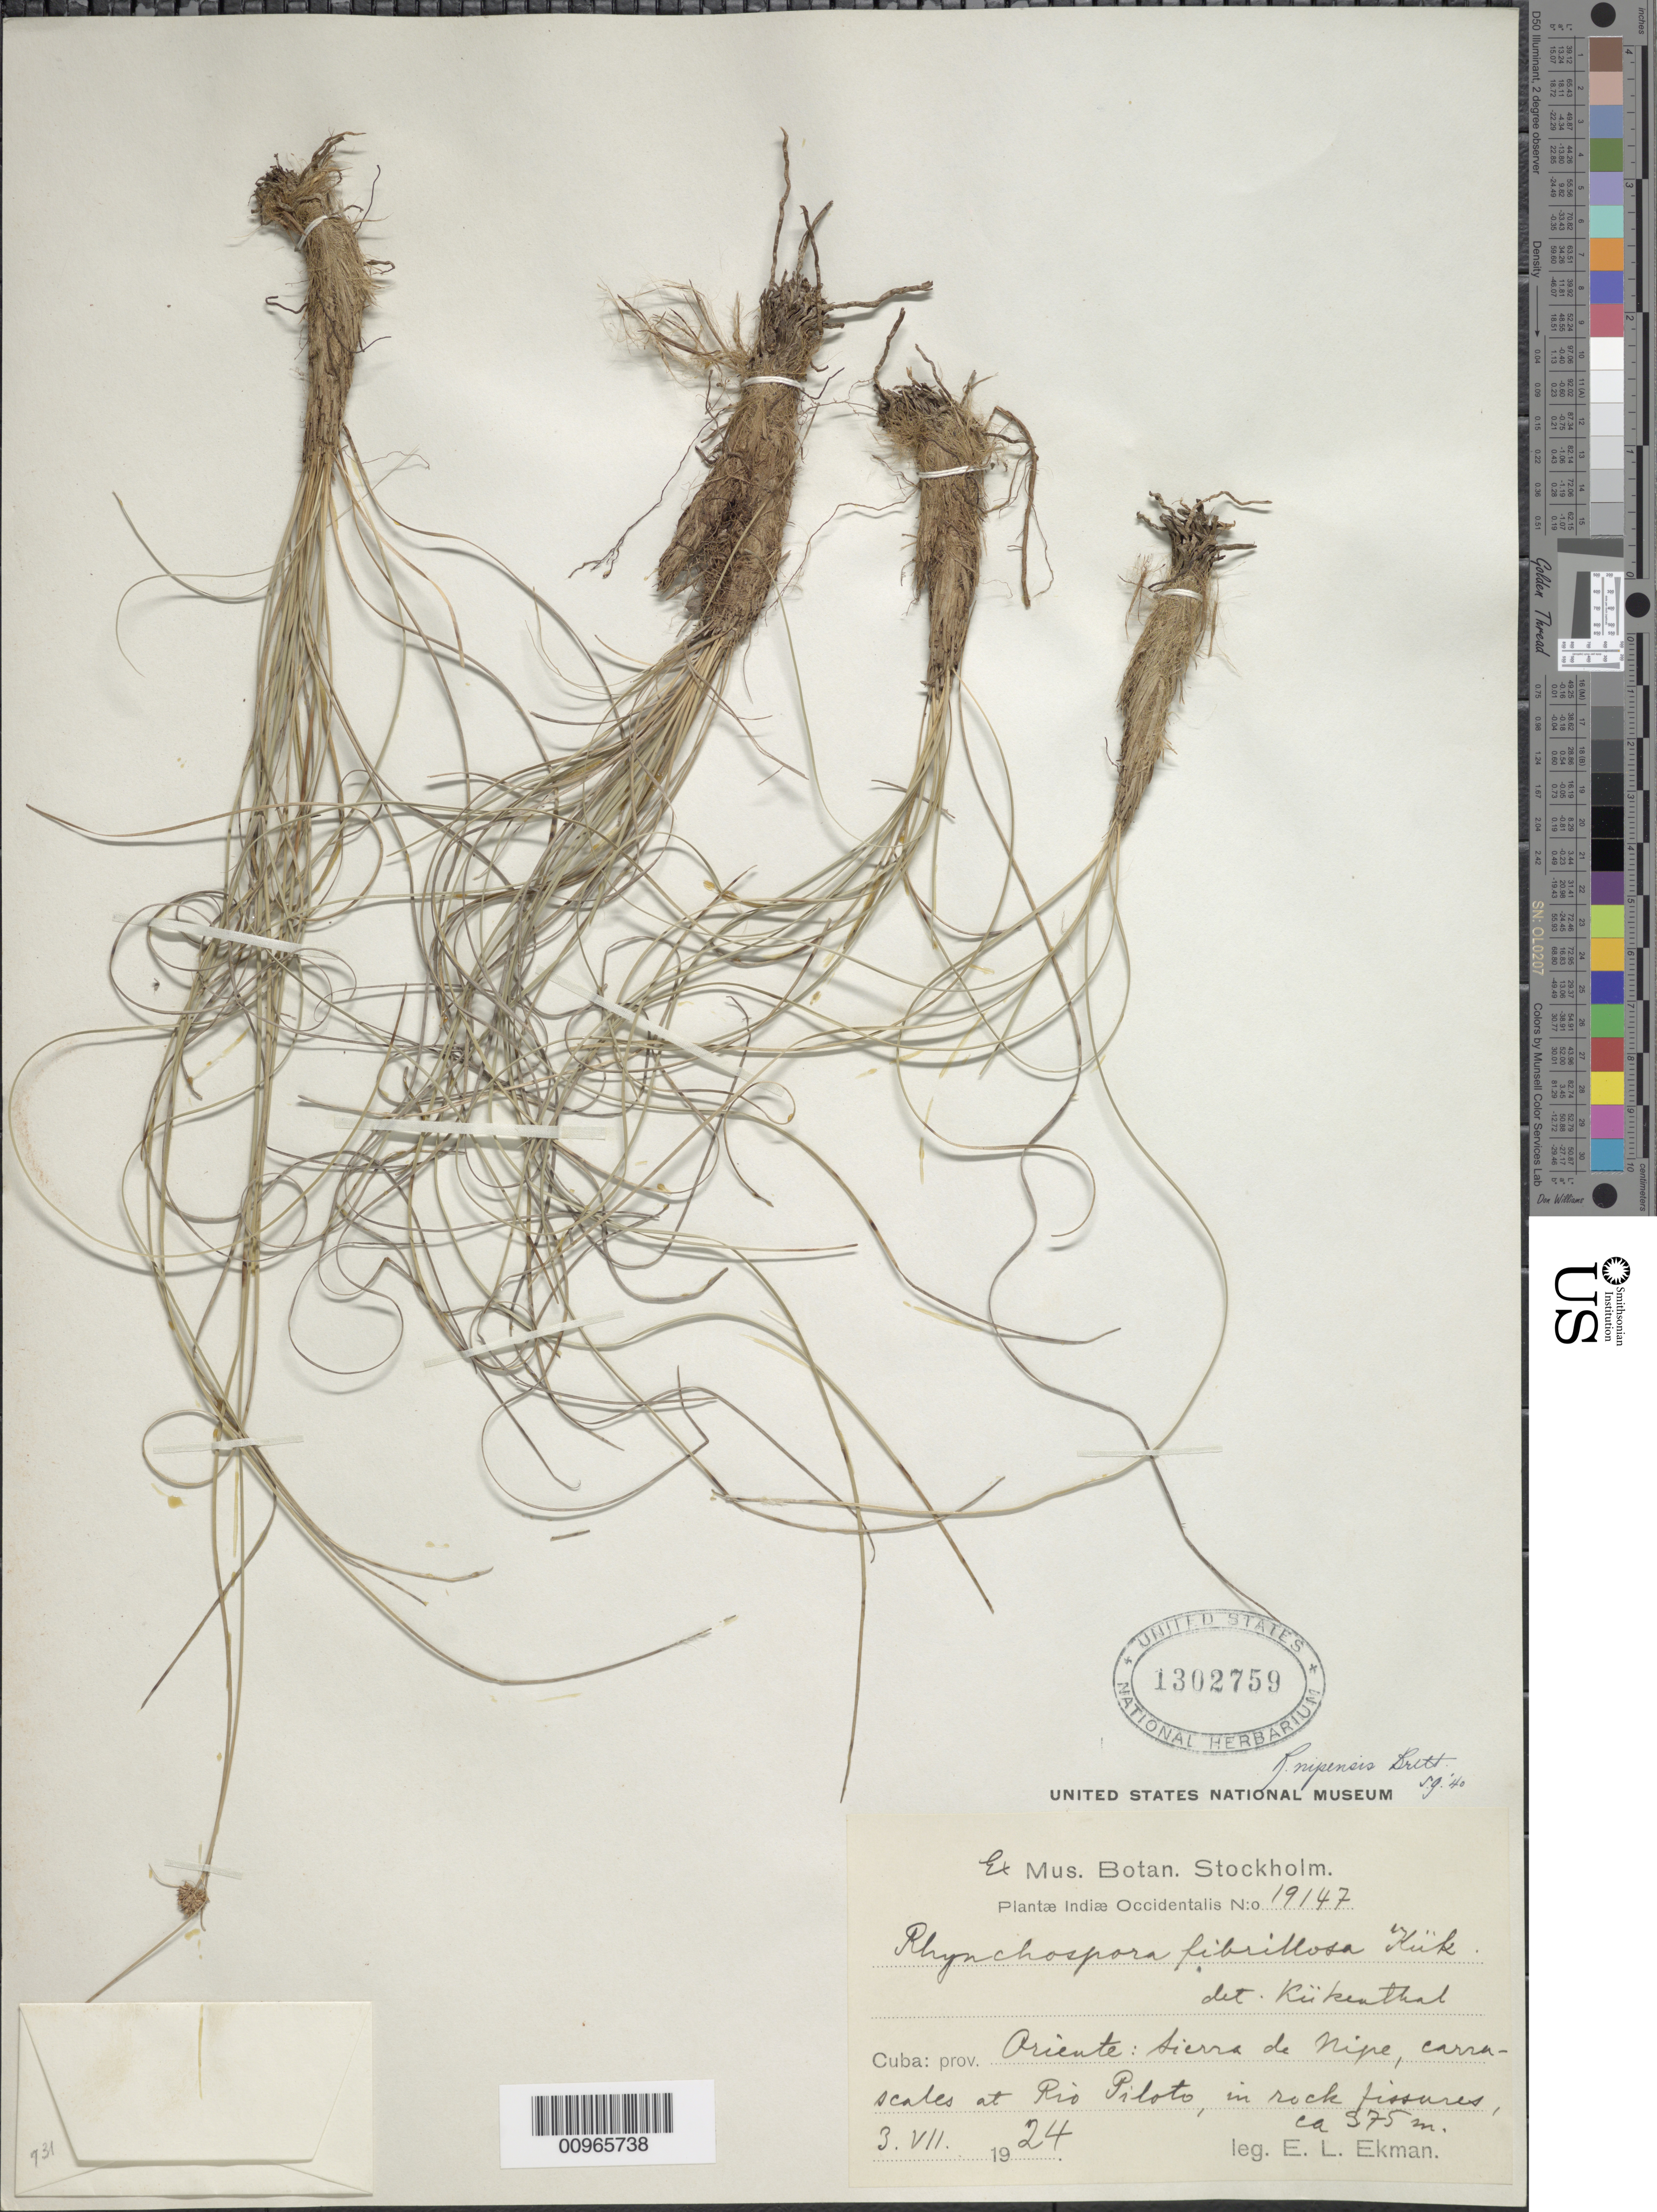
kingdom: Plantae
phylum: Tracheophyta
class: Liliopsida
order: Poales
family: Cyperaceae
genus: Rhynchospora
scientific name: Rhynchospora nipensis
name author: Britton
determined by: Gale, S.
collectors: E. L. Ekman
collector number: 19147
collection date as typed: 03 Jul 1924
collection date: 1924-07-03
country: Cuba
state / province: Holguín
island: Cuba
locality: Sierra de Nipe, carrascales at Rio Piloto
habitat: In rock fissares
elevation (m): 375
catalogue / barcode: US 1302759